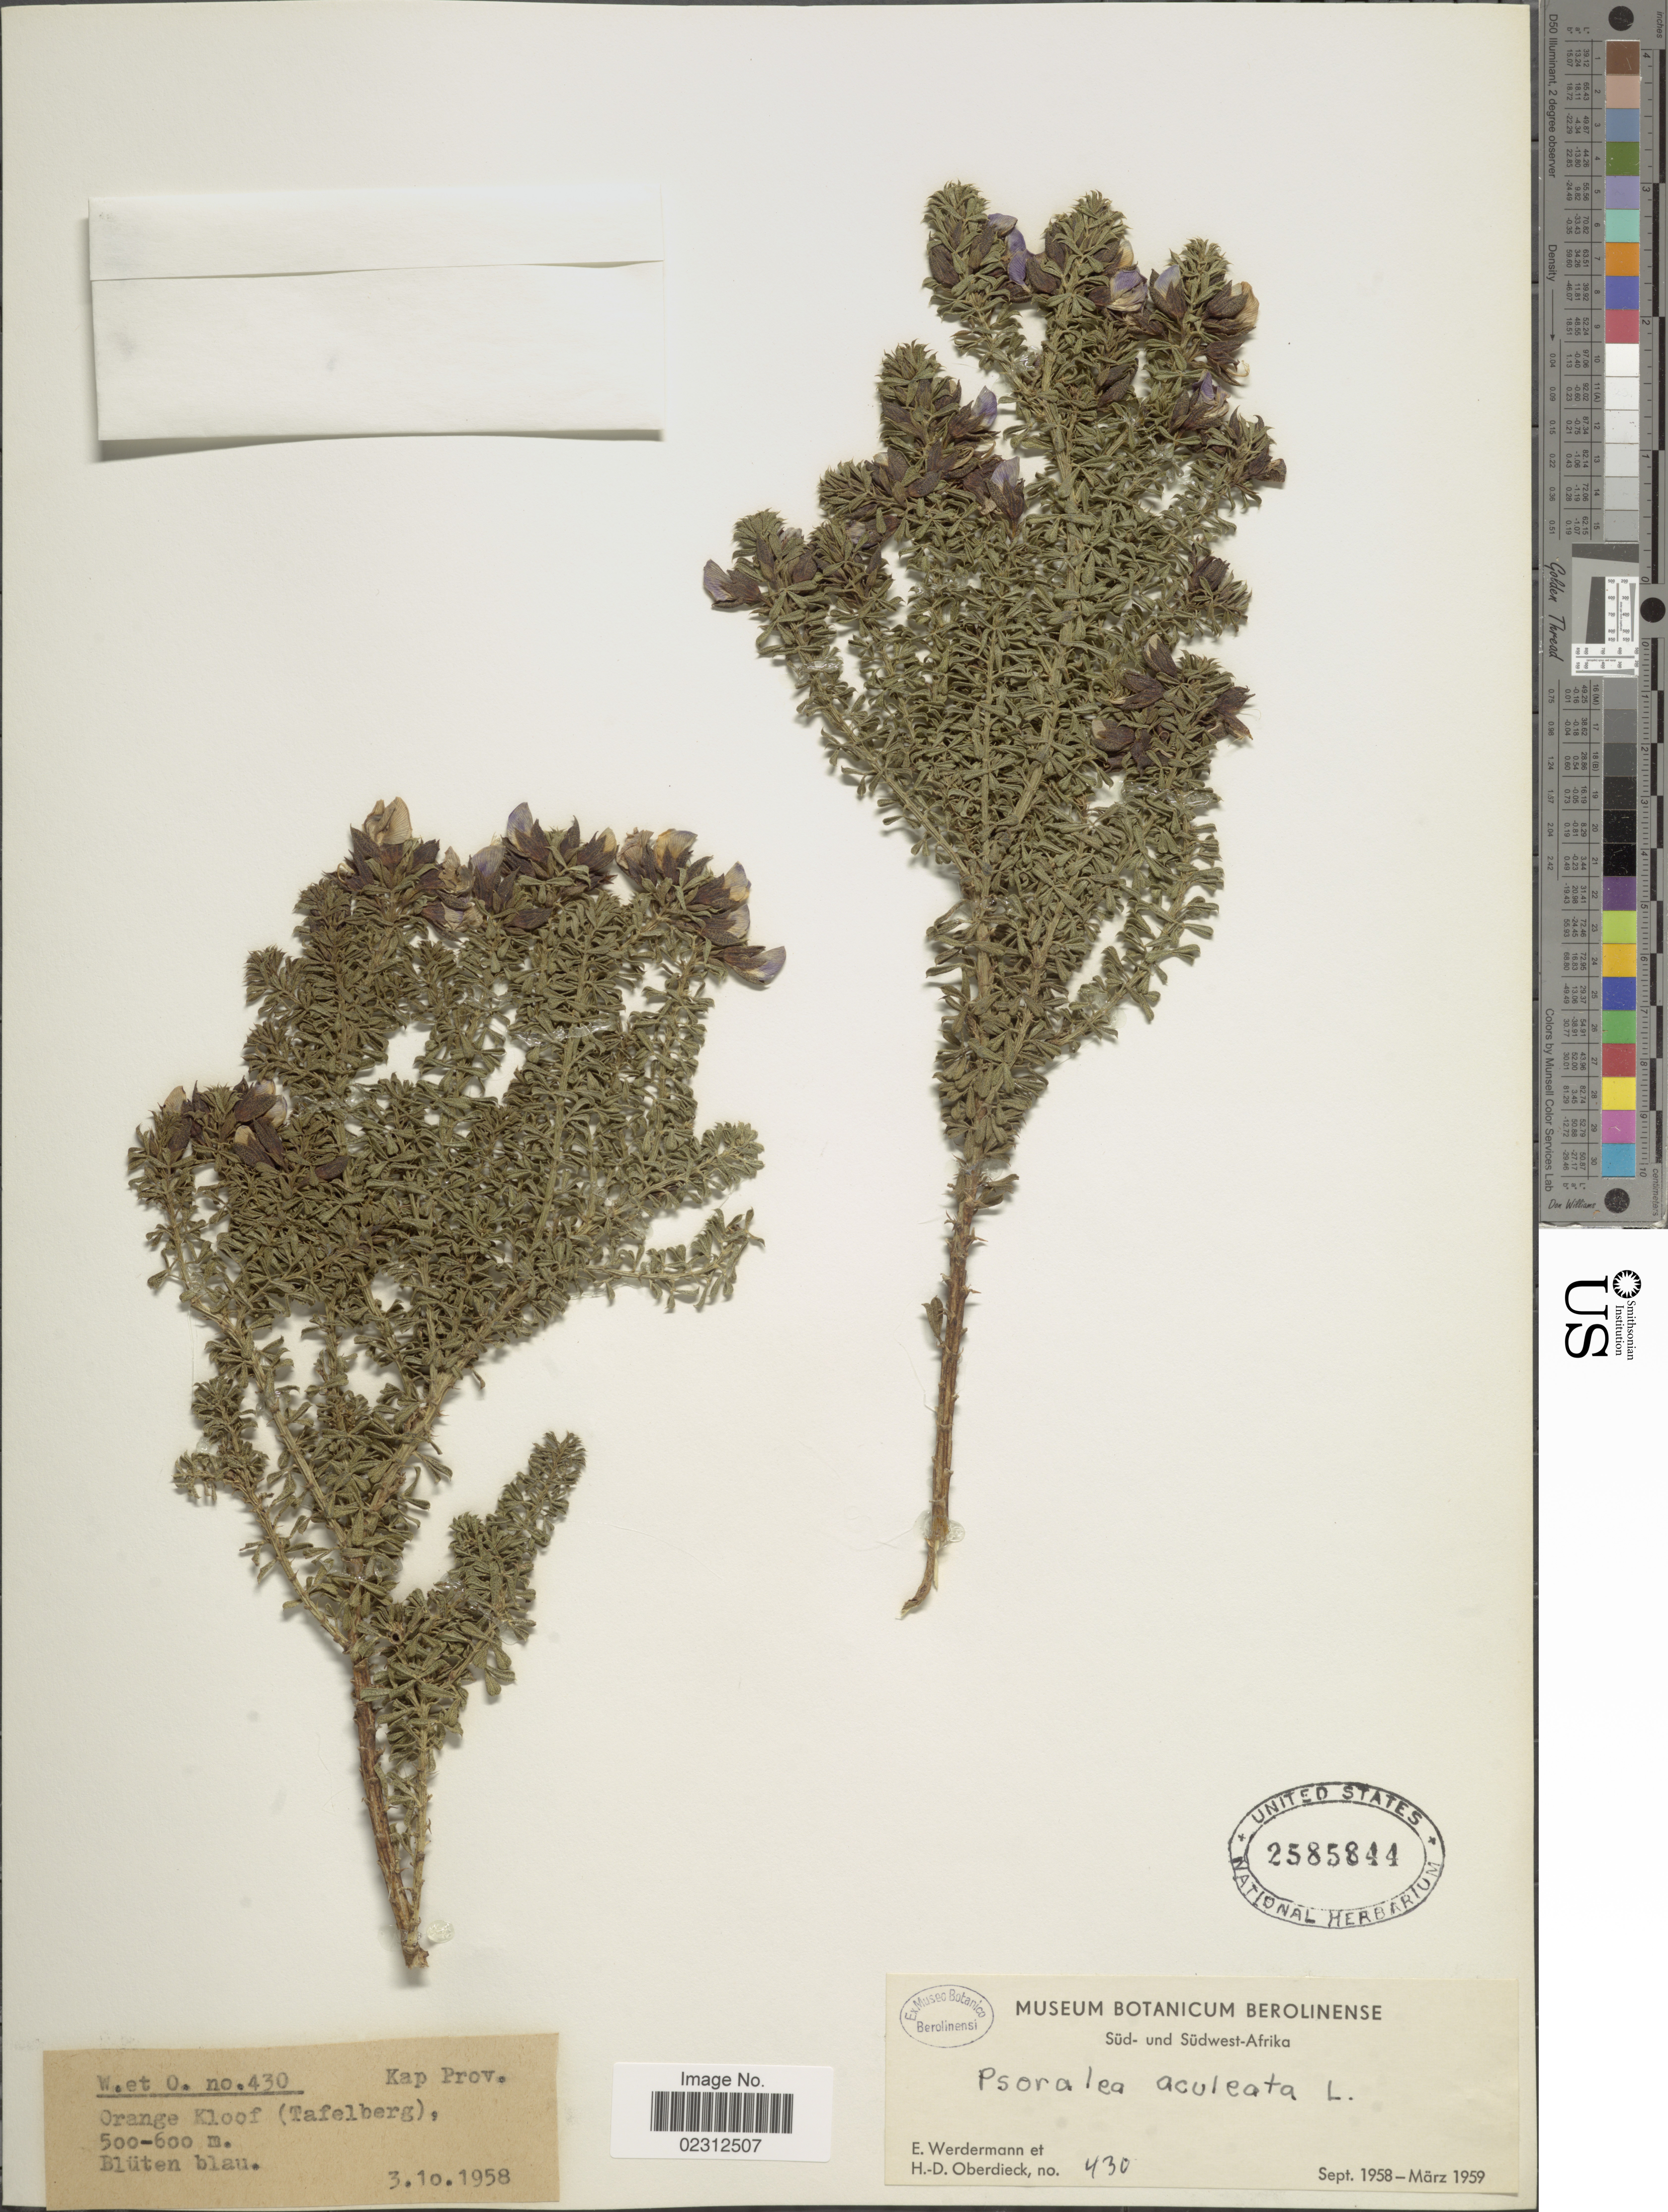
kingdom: Plantae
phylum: Tracheophyta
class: Magnoliopsida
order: Fabales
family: Fabaceae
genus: Psoralea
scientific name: Psoralea aculeata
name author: L.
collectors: E. Werdermann & H. Oberdieck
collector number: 430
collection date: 1958-10-03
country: South Africa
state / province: Western Cape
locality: Orange Kloof (Tafelberg)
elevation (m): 500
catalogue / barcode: US 2585844